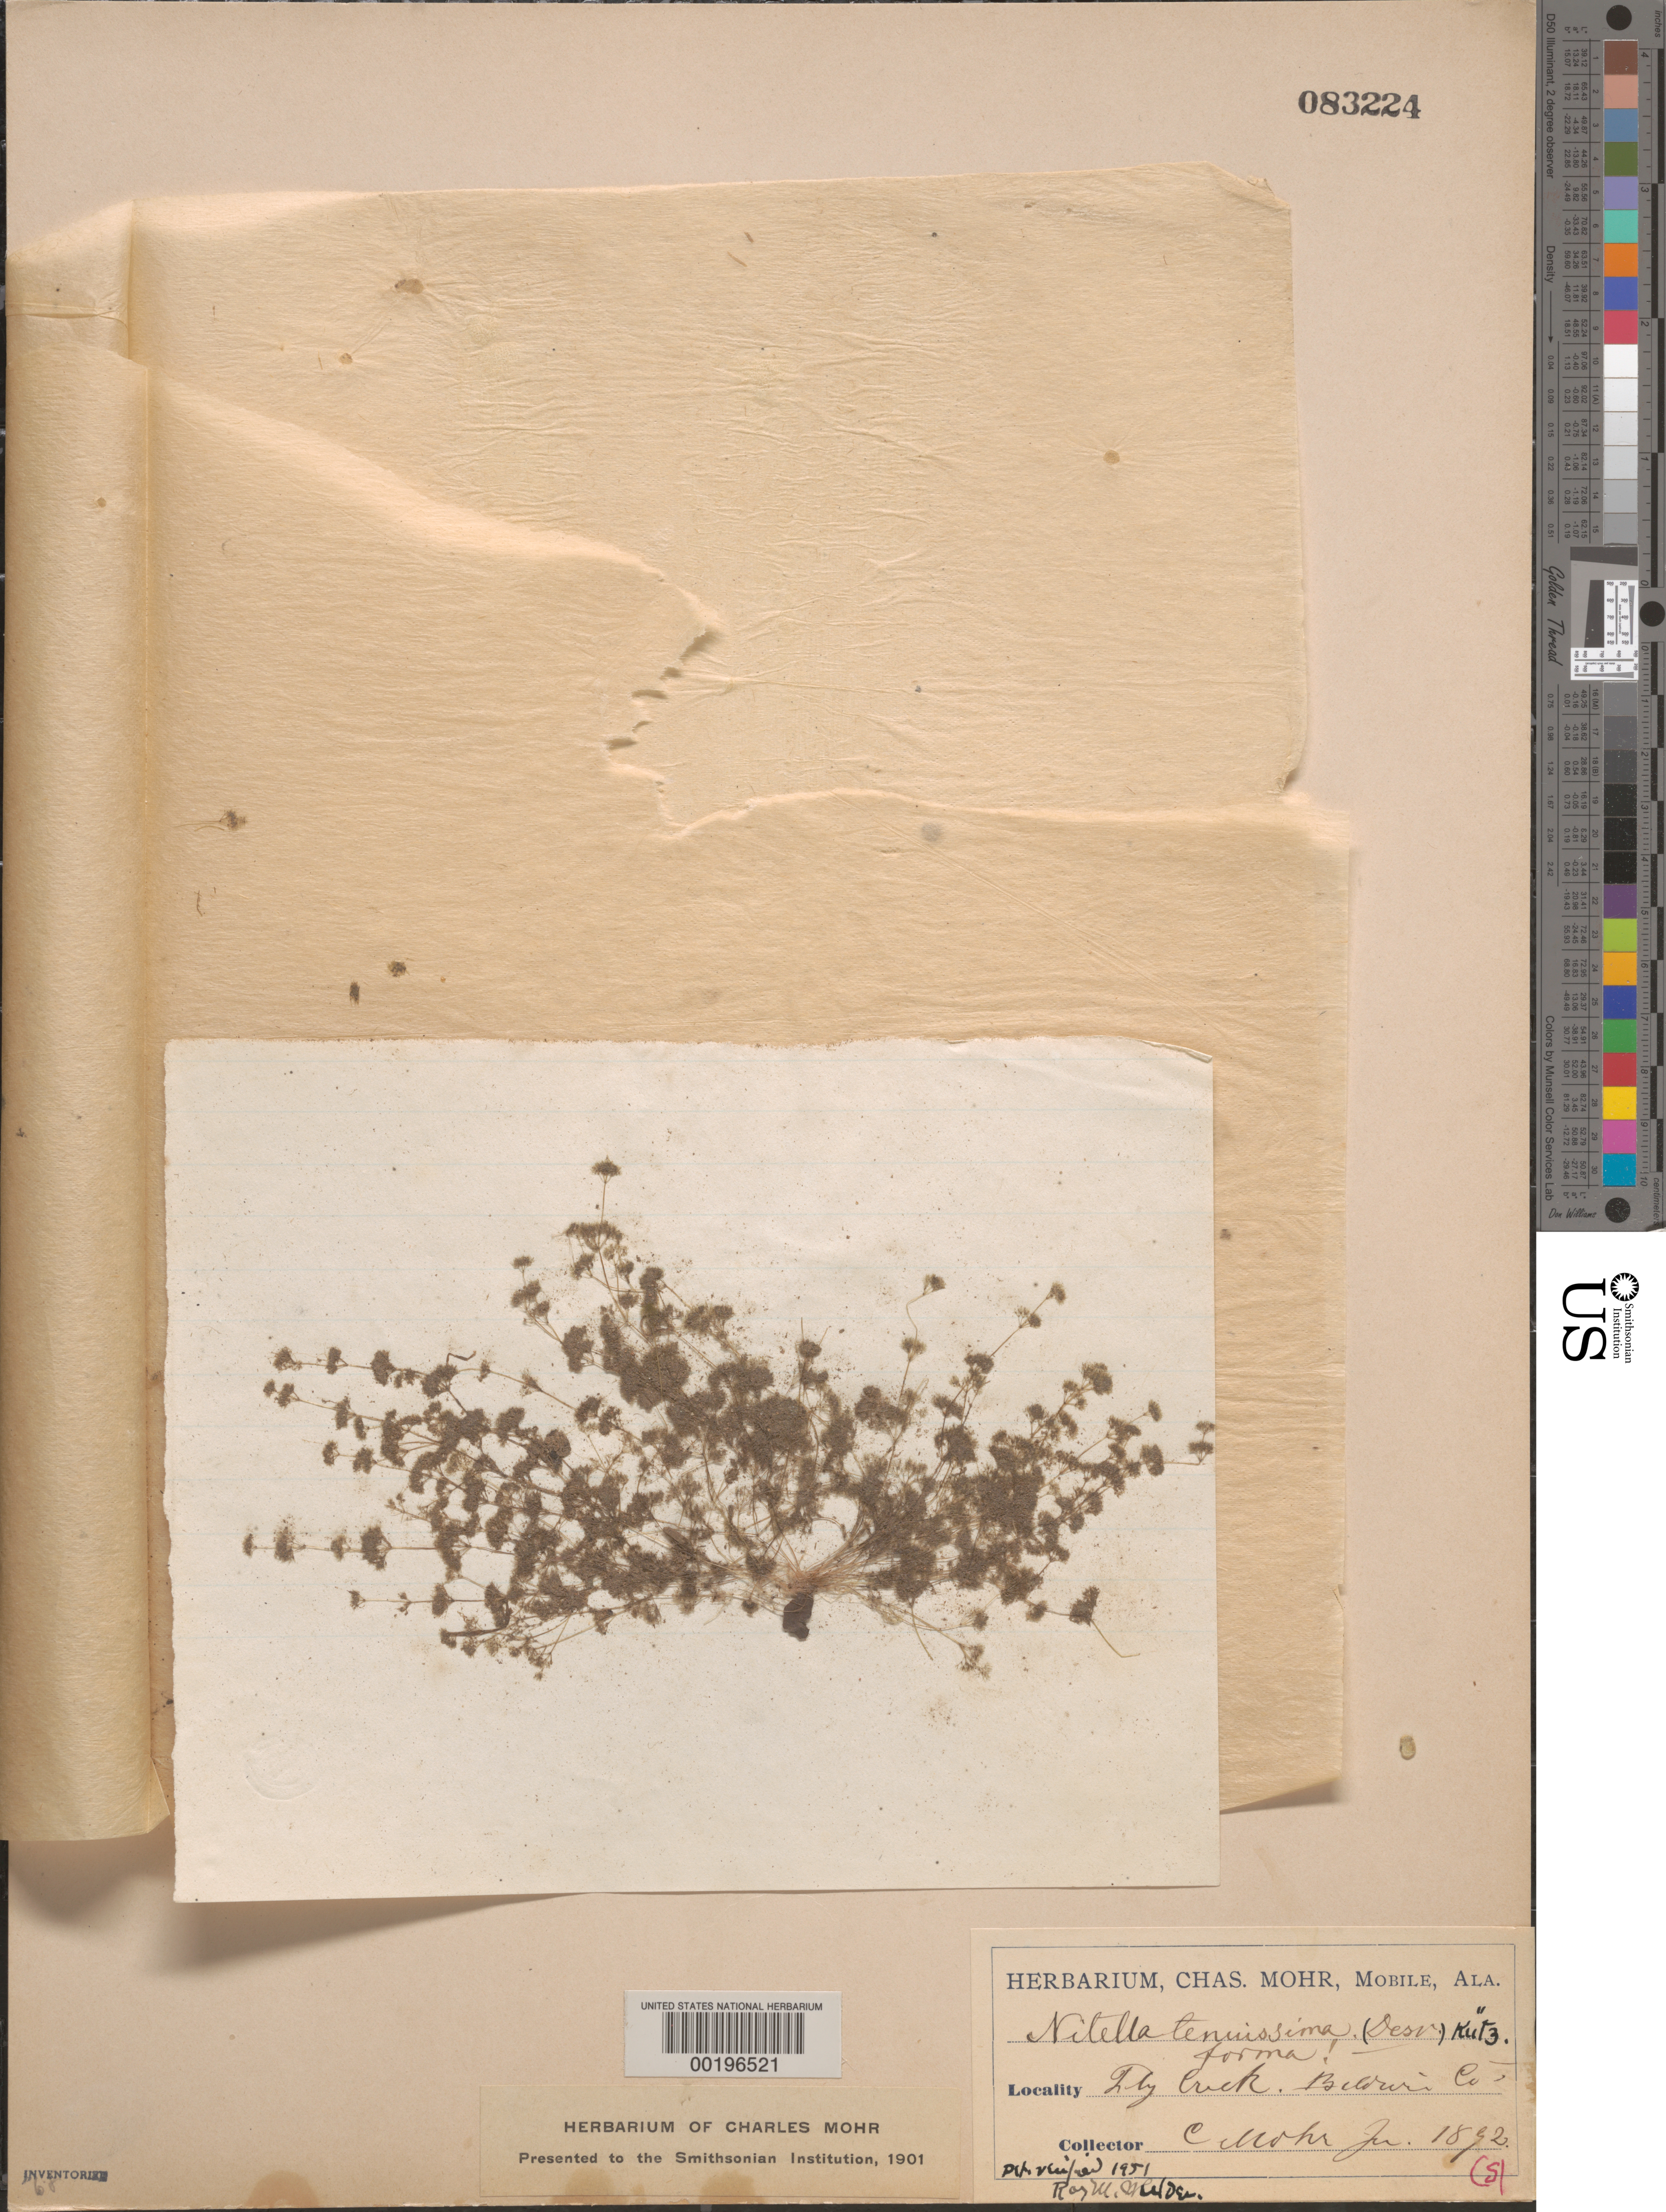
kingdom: Plantae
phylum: Charophyta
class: Charophyceae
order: Charales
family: Characeae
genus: Nitella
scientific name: Nitella tenuissima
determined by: Whelden, R. M.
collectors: C. T. Mohr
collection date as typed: Jun 1892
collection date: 1892-06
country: United States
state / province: Alabama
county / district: Baldwin County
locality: Fly Creek, Mobile Bay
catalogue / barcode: US 83224